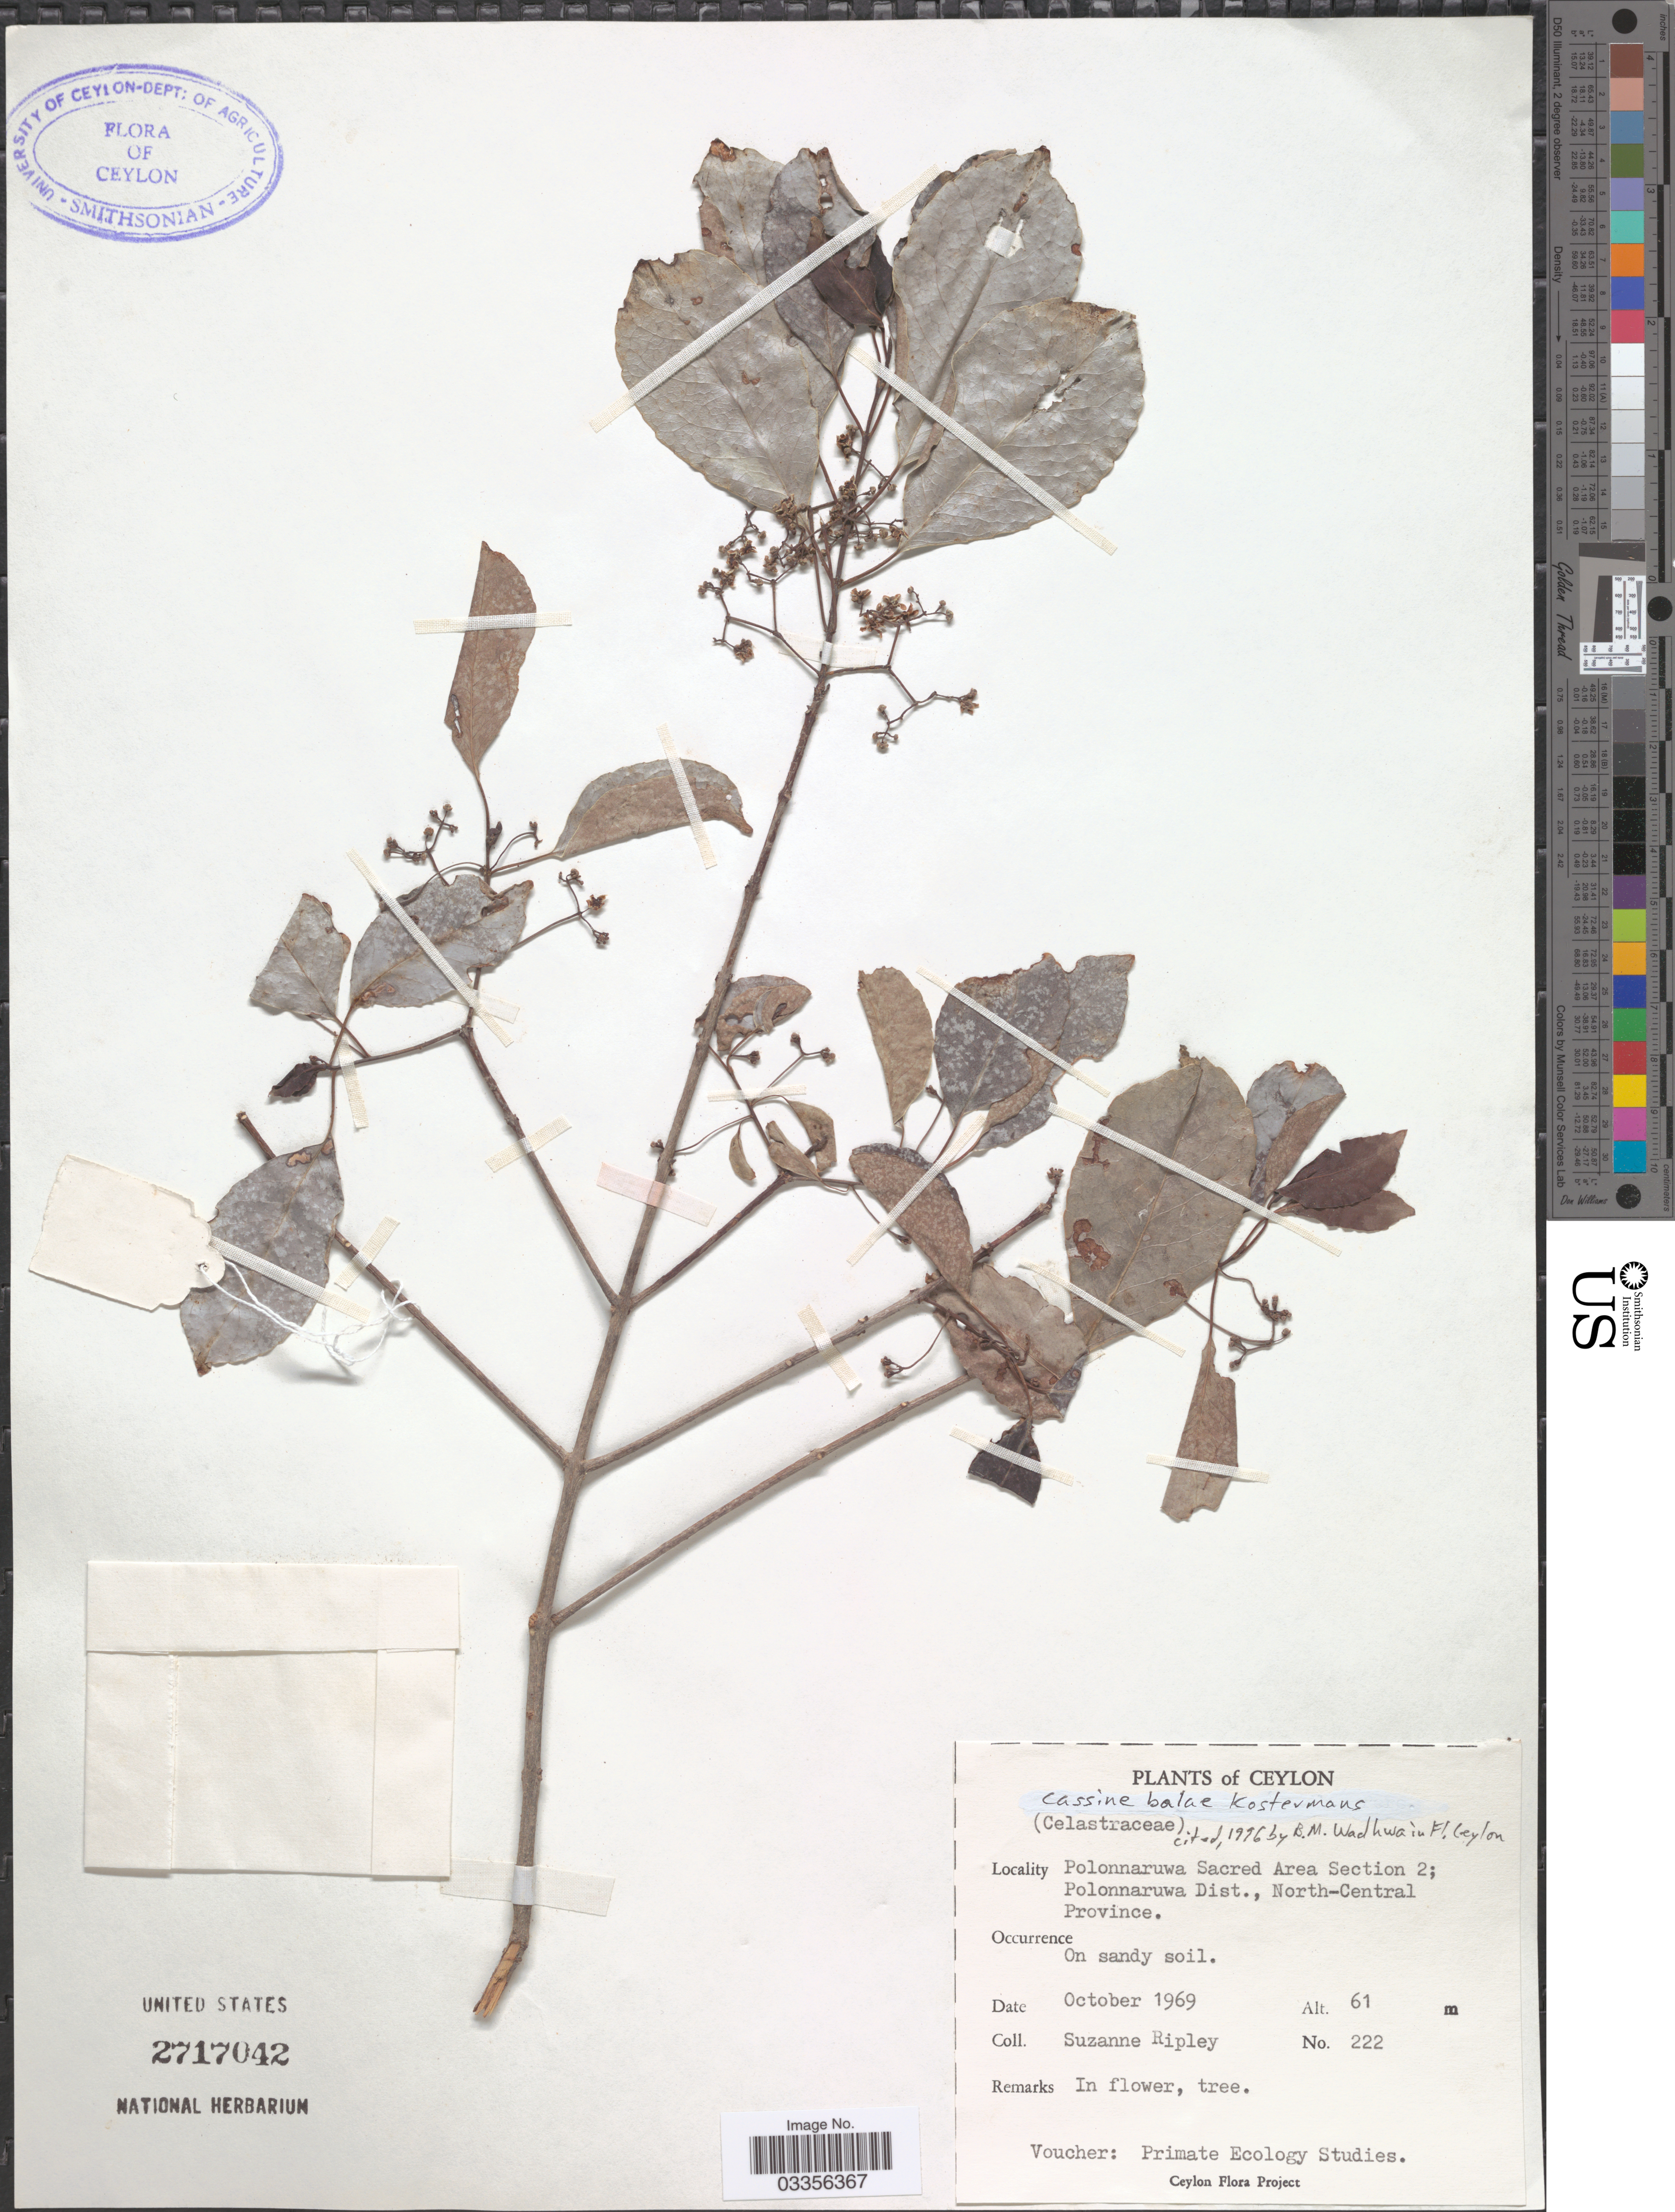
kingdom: Plantae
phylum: Tracheophyta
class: Magnoliopsida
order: Celastrales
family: Celastraceae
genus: Cassine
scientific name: Cassine balae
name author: Kosterm.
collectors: S. Ripley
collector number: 222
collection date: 1969-10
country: Sri Lanka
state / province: North Central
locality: Ceylon. Polonnaruwa Sacred Area Section 2; Polonnaruwa Dist.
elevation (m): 61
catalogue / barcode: US 2717042